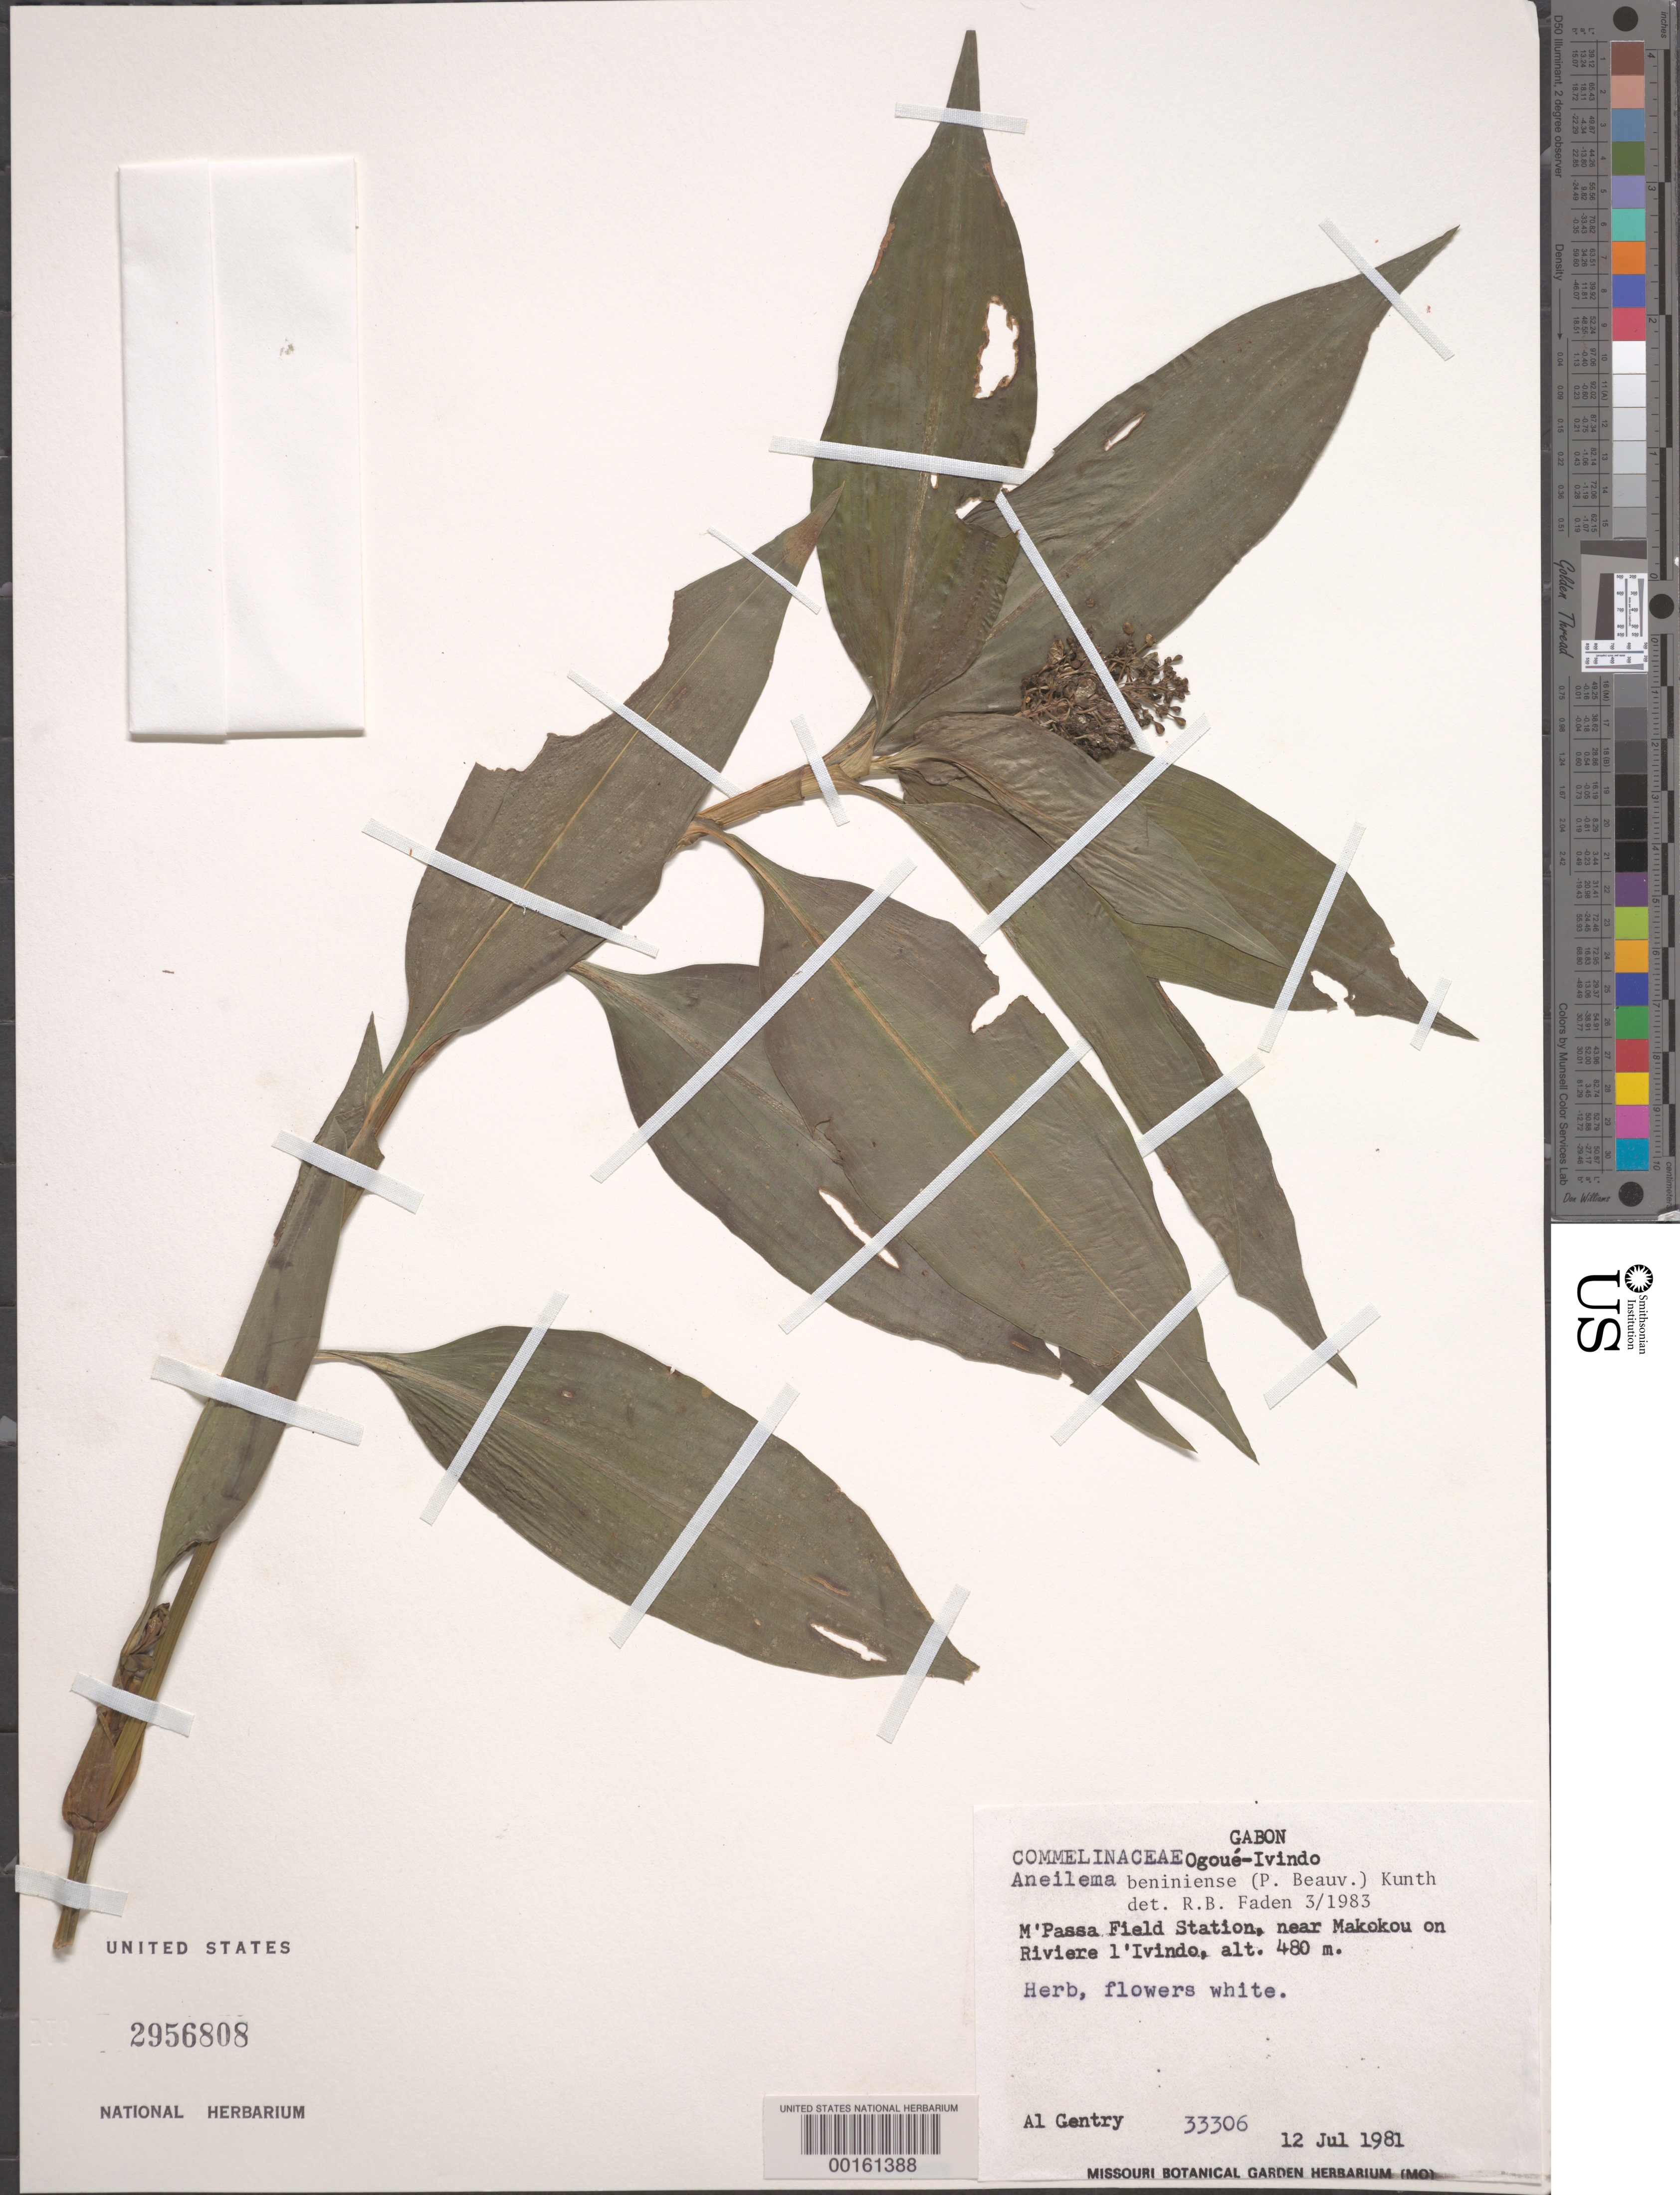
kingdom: Plantae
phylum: Tracheophyta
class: Liliopsida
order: Commelinales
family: Commelinaceae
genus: Aneilema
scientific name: Aneilema beniniense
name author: (P. Beauv.) Kunth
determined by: Faden, Robert B., (US), Smithsonian Institution - National Museum of Natural History (UNITED STATES)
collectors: A. H. Gentry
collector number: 33306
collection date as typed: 12 Jul 1981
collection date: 1981-07-12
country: Gabon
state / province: Ogooué-ivindo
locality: M'passa field station, near Makokoy on Ivindo River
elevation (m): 480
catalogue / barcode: US 2956808